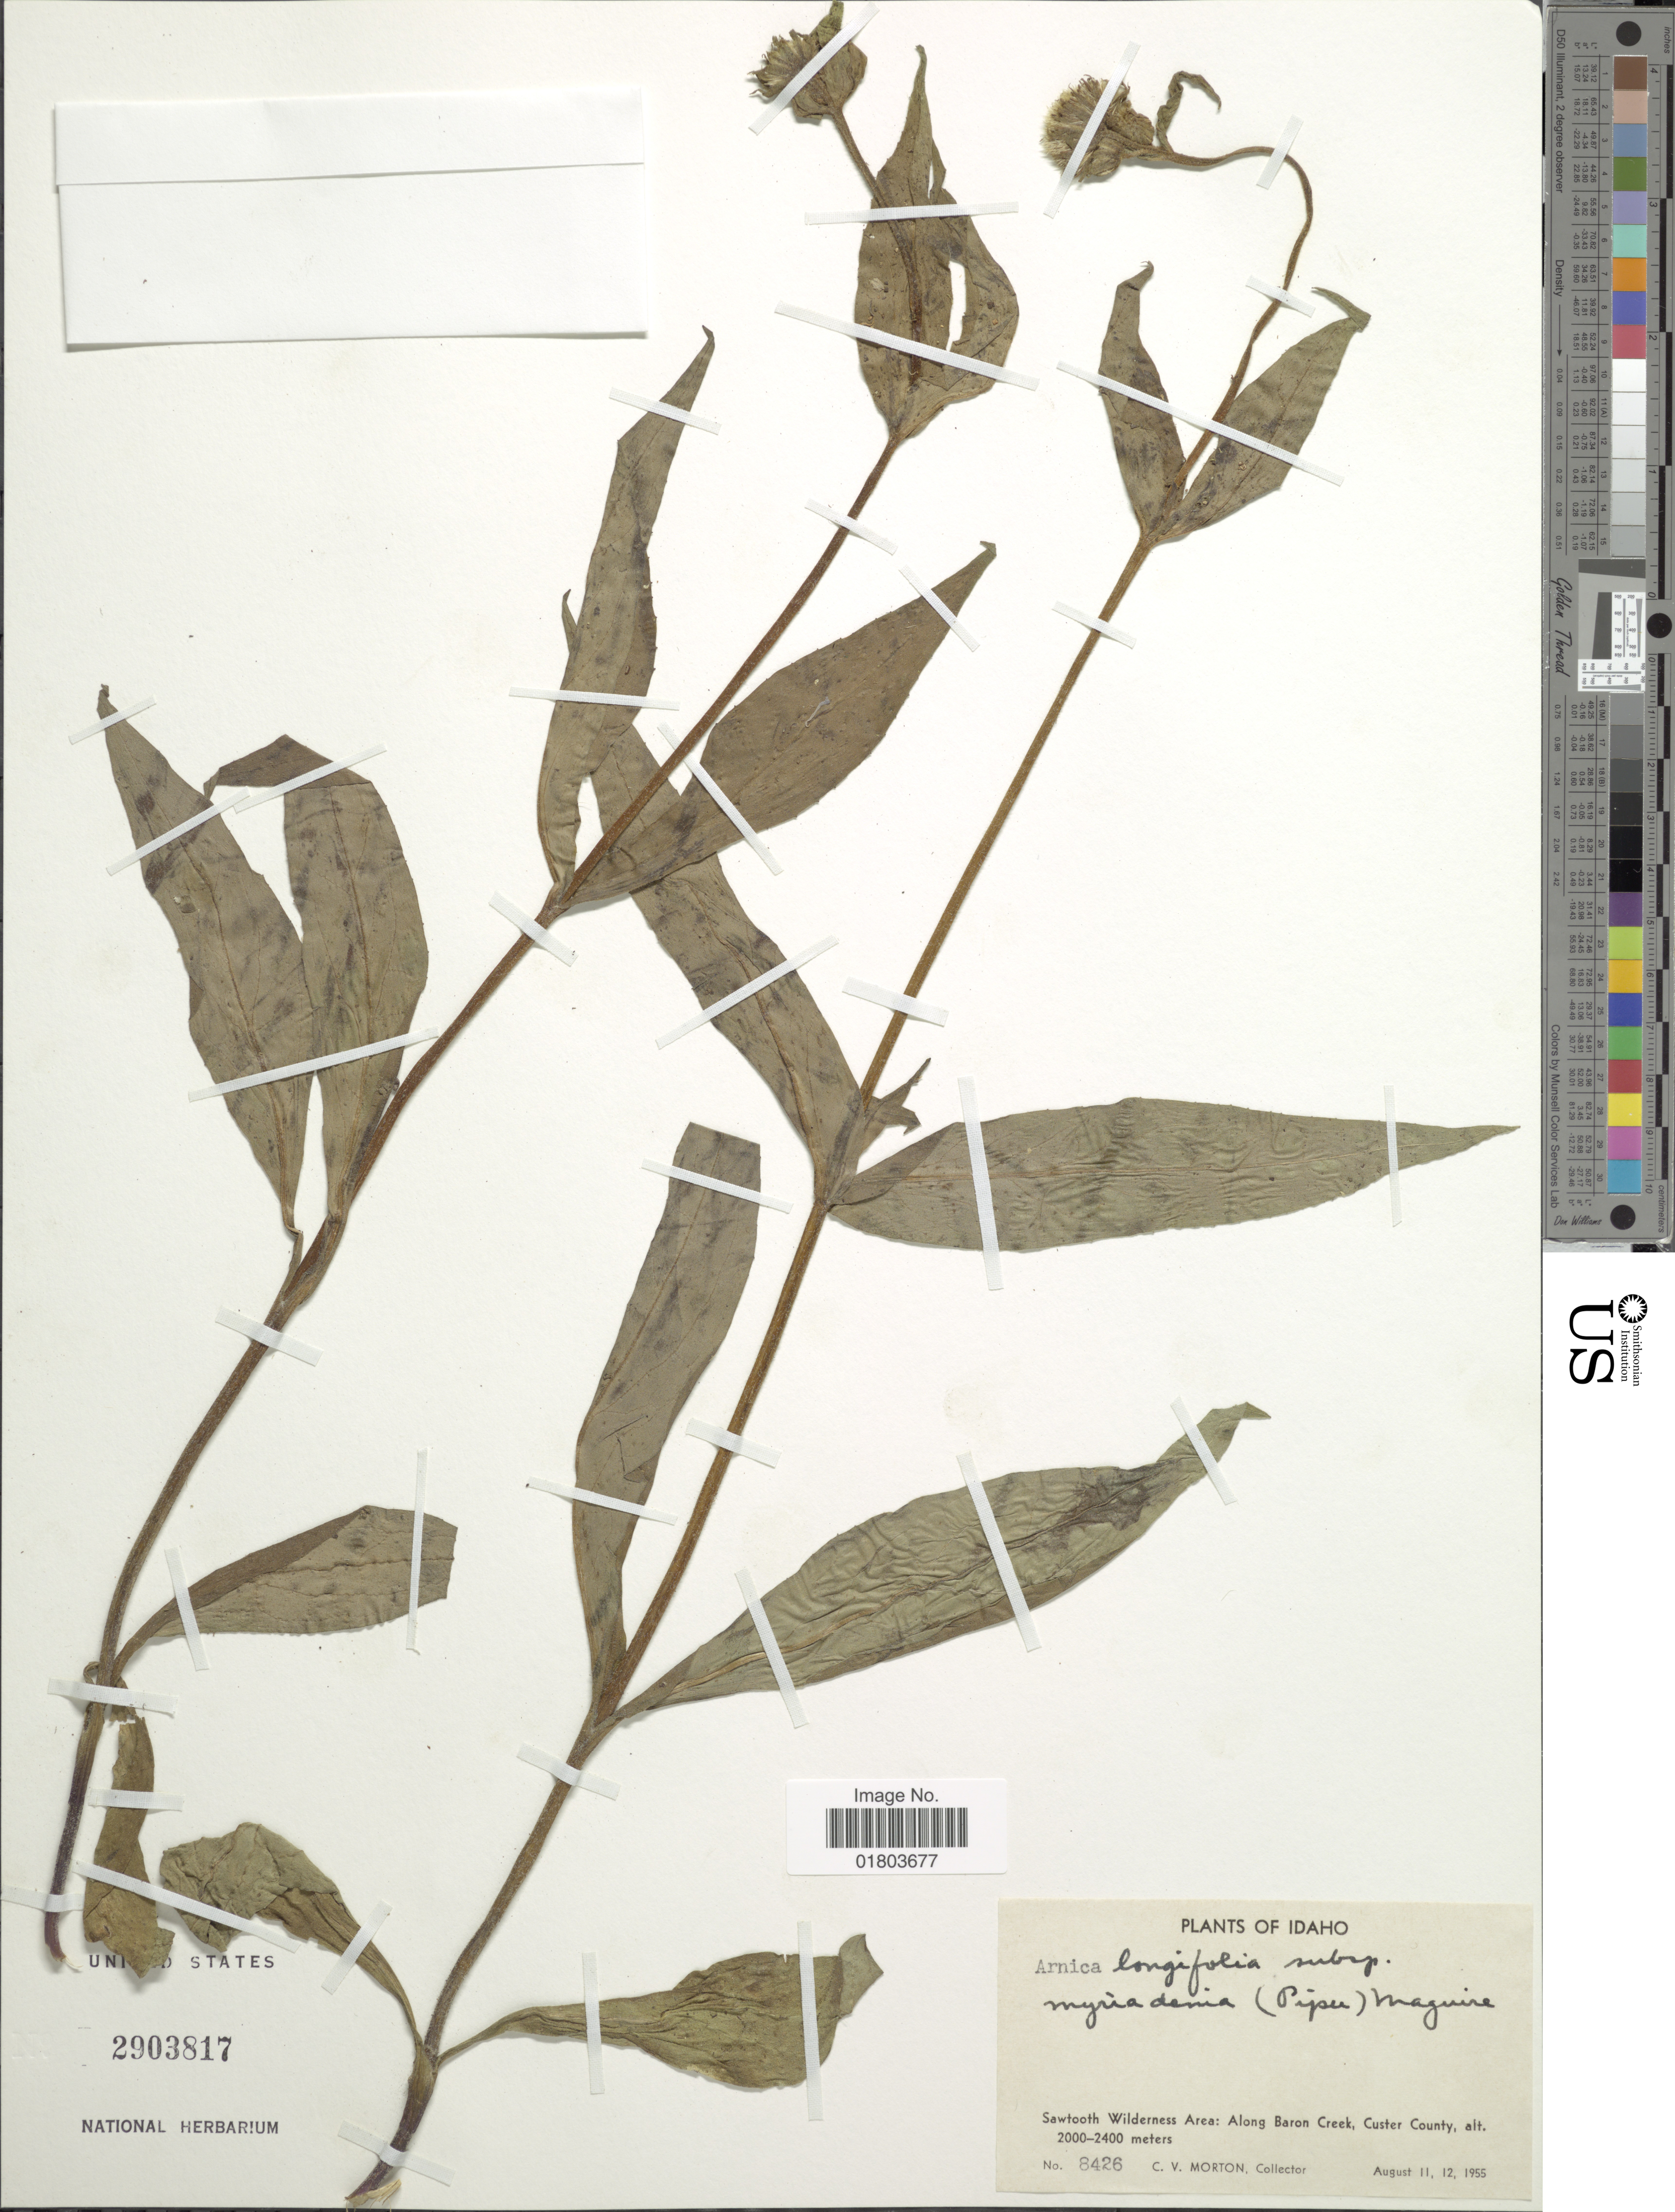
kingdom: Plantae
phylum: Tracheophyta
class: Magnoliopsida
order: Asterales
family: Asteraceae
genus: Arnica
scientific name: Arnica longifolia subsp. myriadenia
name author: (Piper) Maguire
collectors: C. V. Morton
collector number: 8426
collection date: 1955-08-11/1955-08-12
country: United States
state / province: Idaho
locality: Sawtooth Wilderness Area: Along Baron Creek, Custer County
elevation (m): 2000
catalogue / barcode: US 2903817